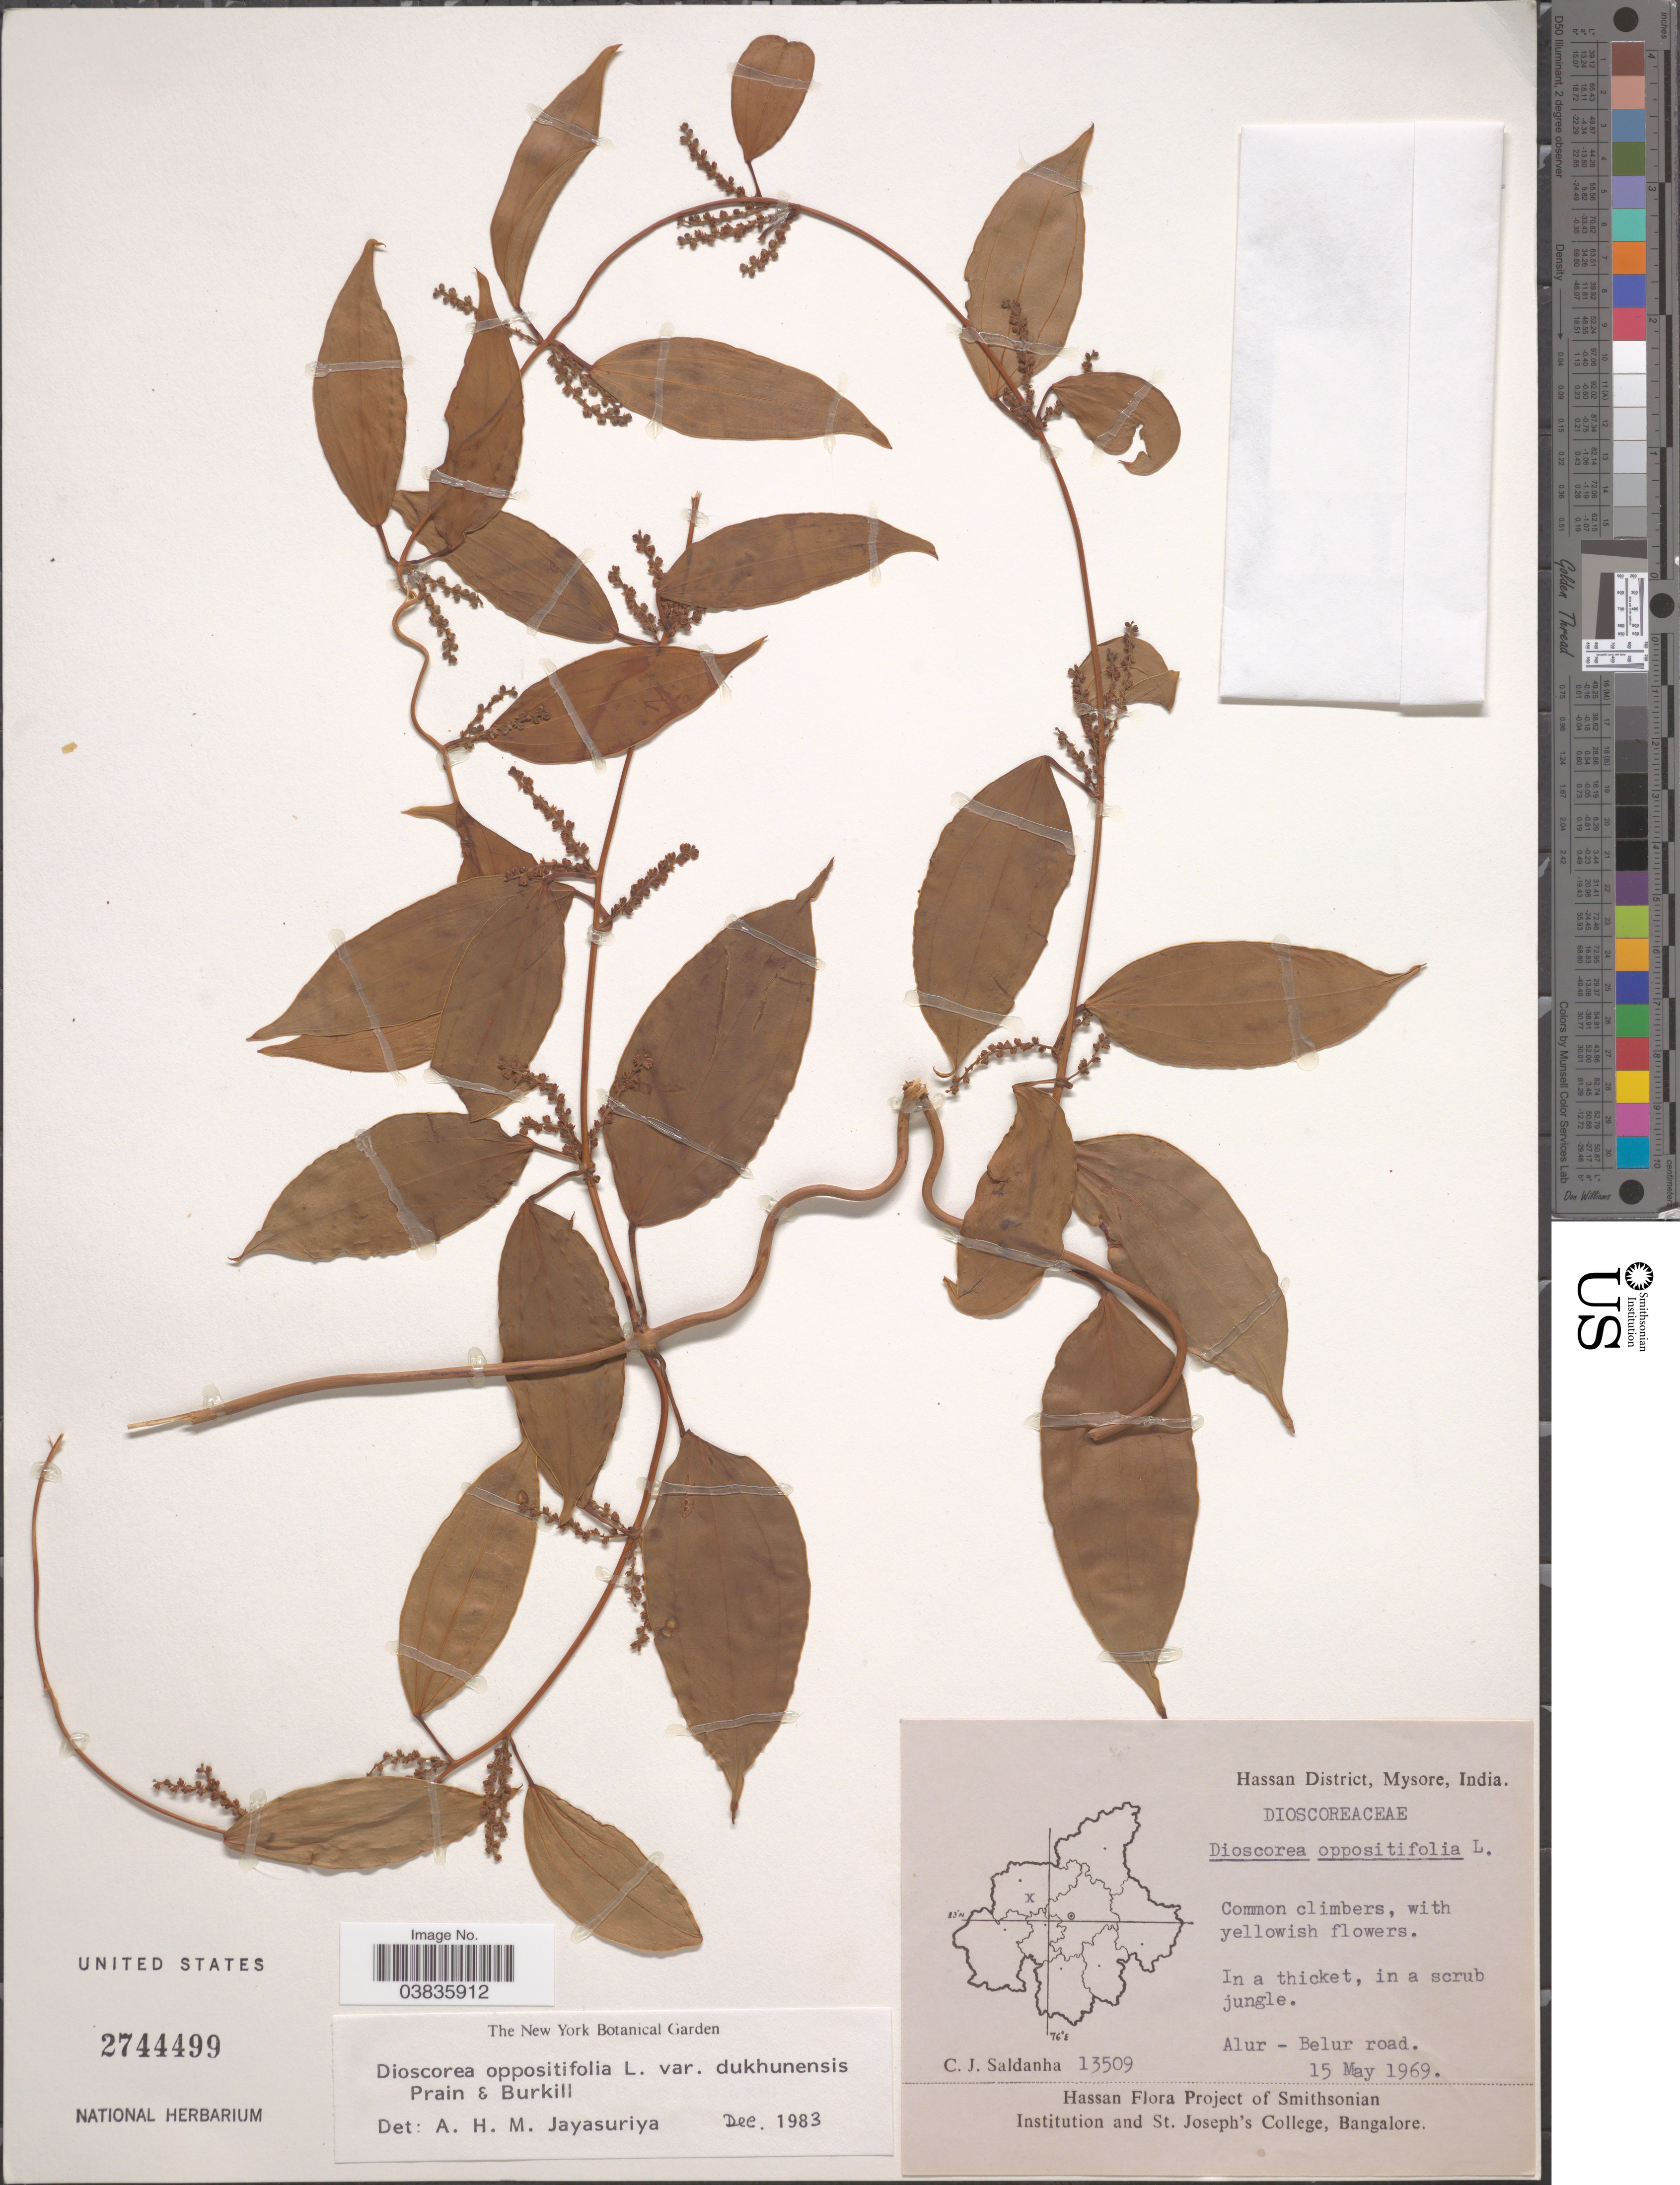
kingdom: Plantae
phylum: Tracheophyta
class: Liliopsida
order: Dioscoreales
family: Dioscoreaceae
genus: Dioscorea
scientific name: Dioscorea oppositifolia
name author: L.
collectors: C. J. Saldanha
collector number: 13509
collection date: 1969-05-15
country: India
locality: Hassan District, Mysore. Alur - Belur road.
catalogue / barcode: US 2744499